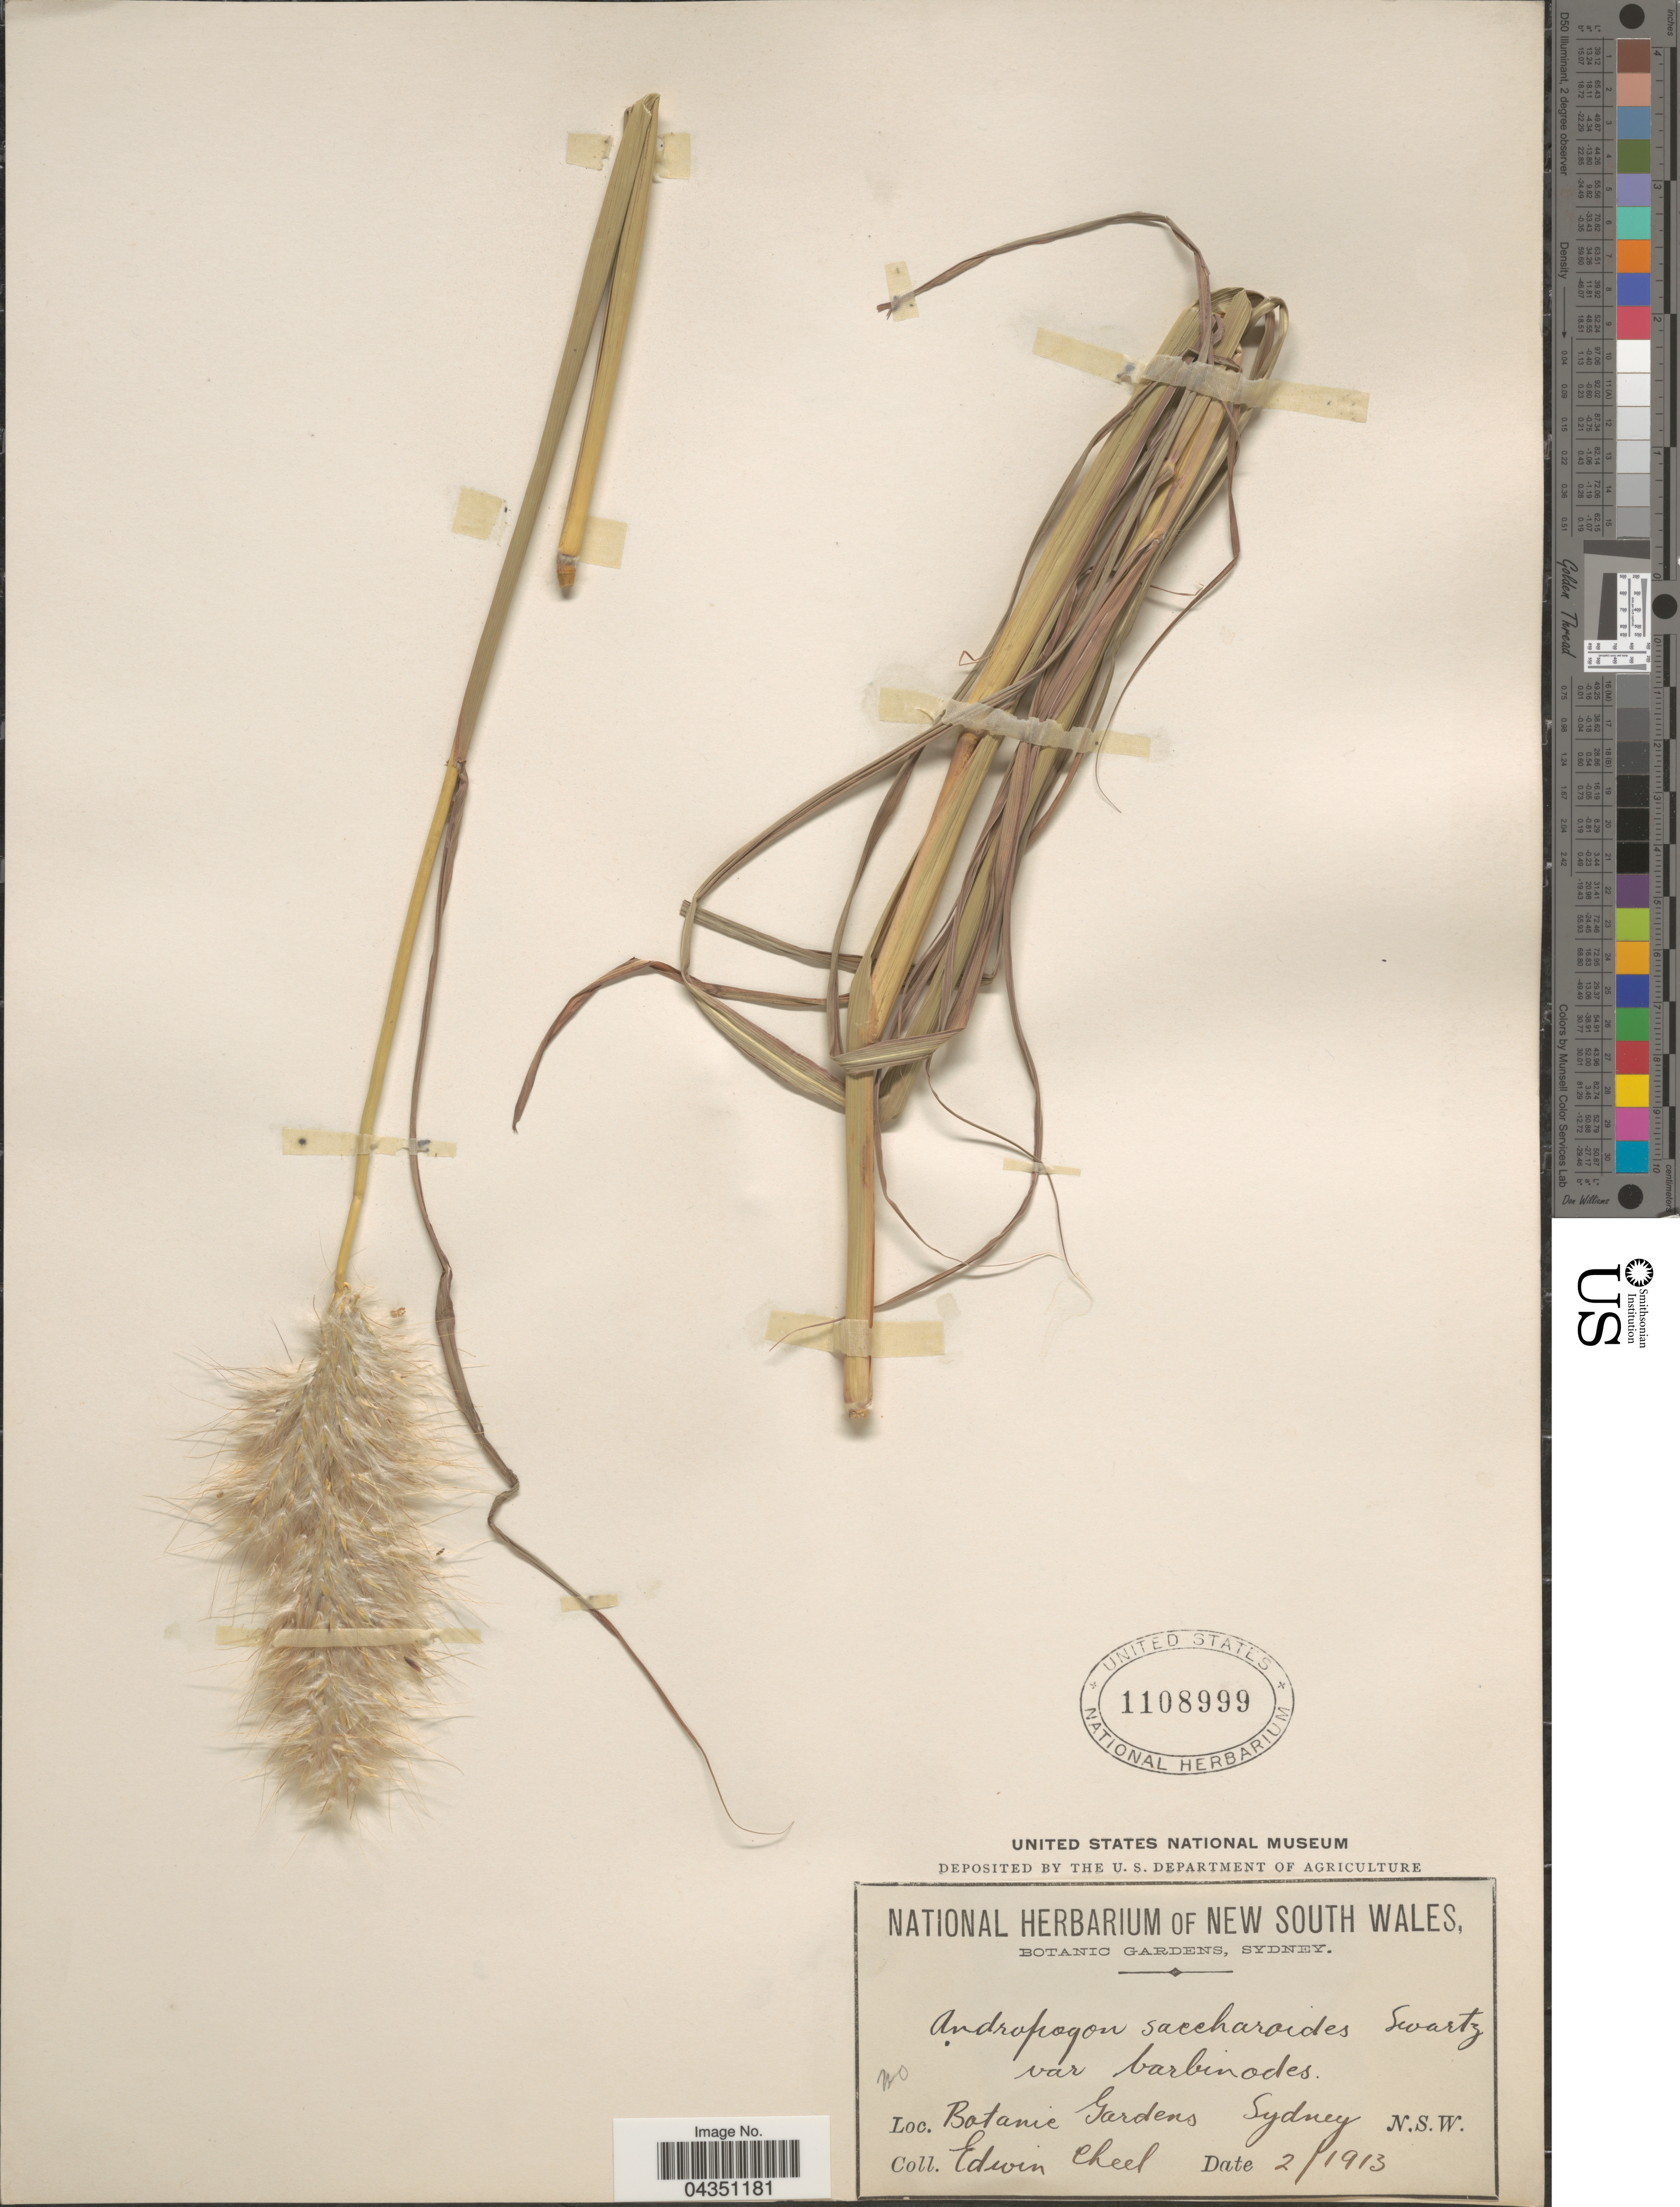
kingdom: Plantae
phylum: Tracheophyta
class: Liliopsida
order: Poales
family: Poaceae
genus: Dichanthium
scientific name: Dichanthium sp.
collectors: E. Cheel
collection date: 1913-02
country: Australia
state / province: New South Wales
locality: Botanic Gardens. Sydney. N.S.W.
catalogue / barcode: US 1108999